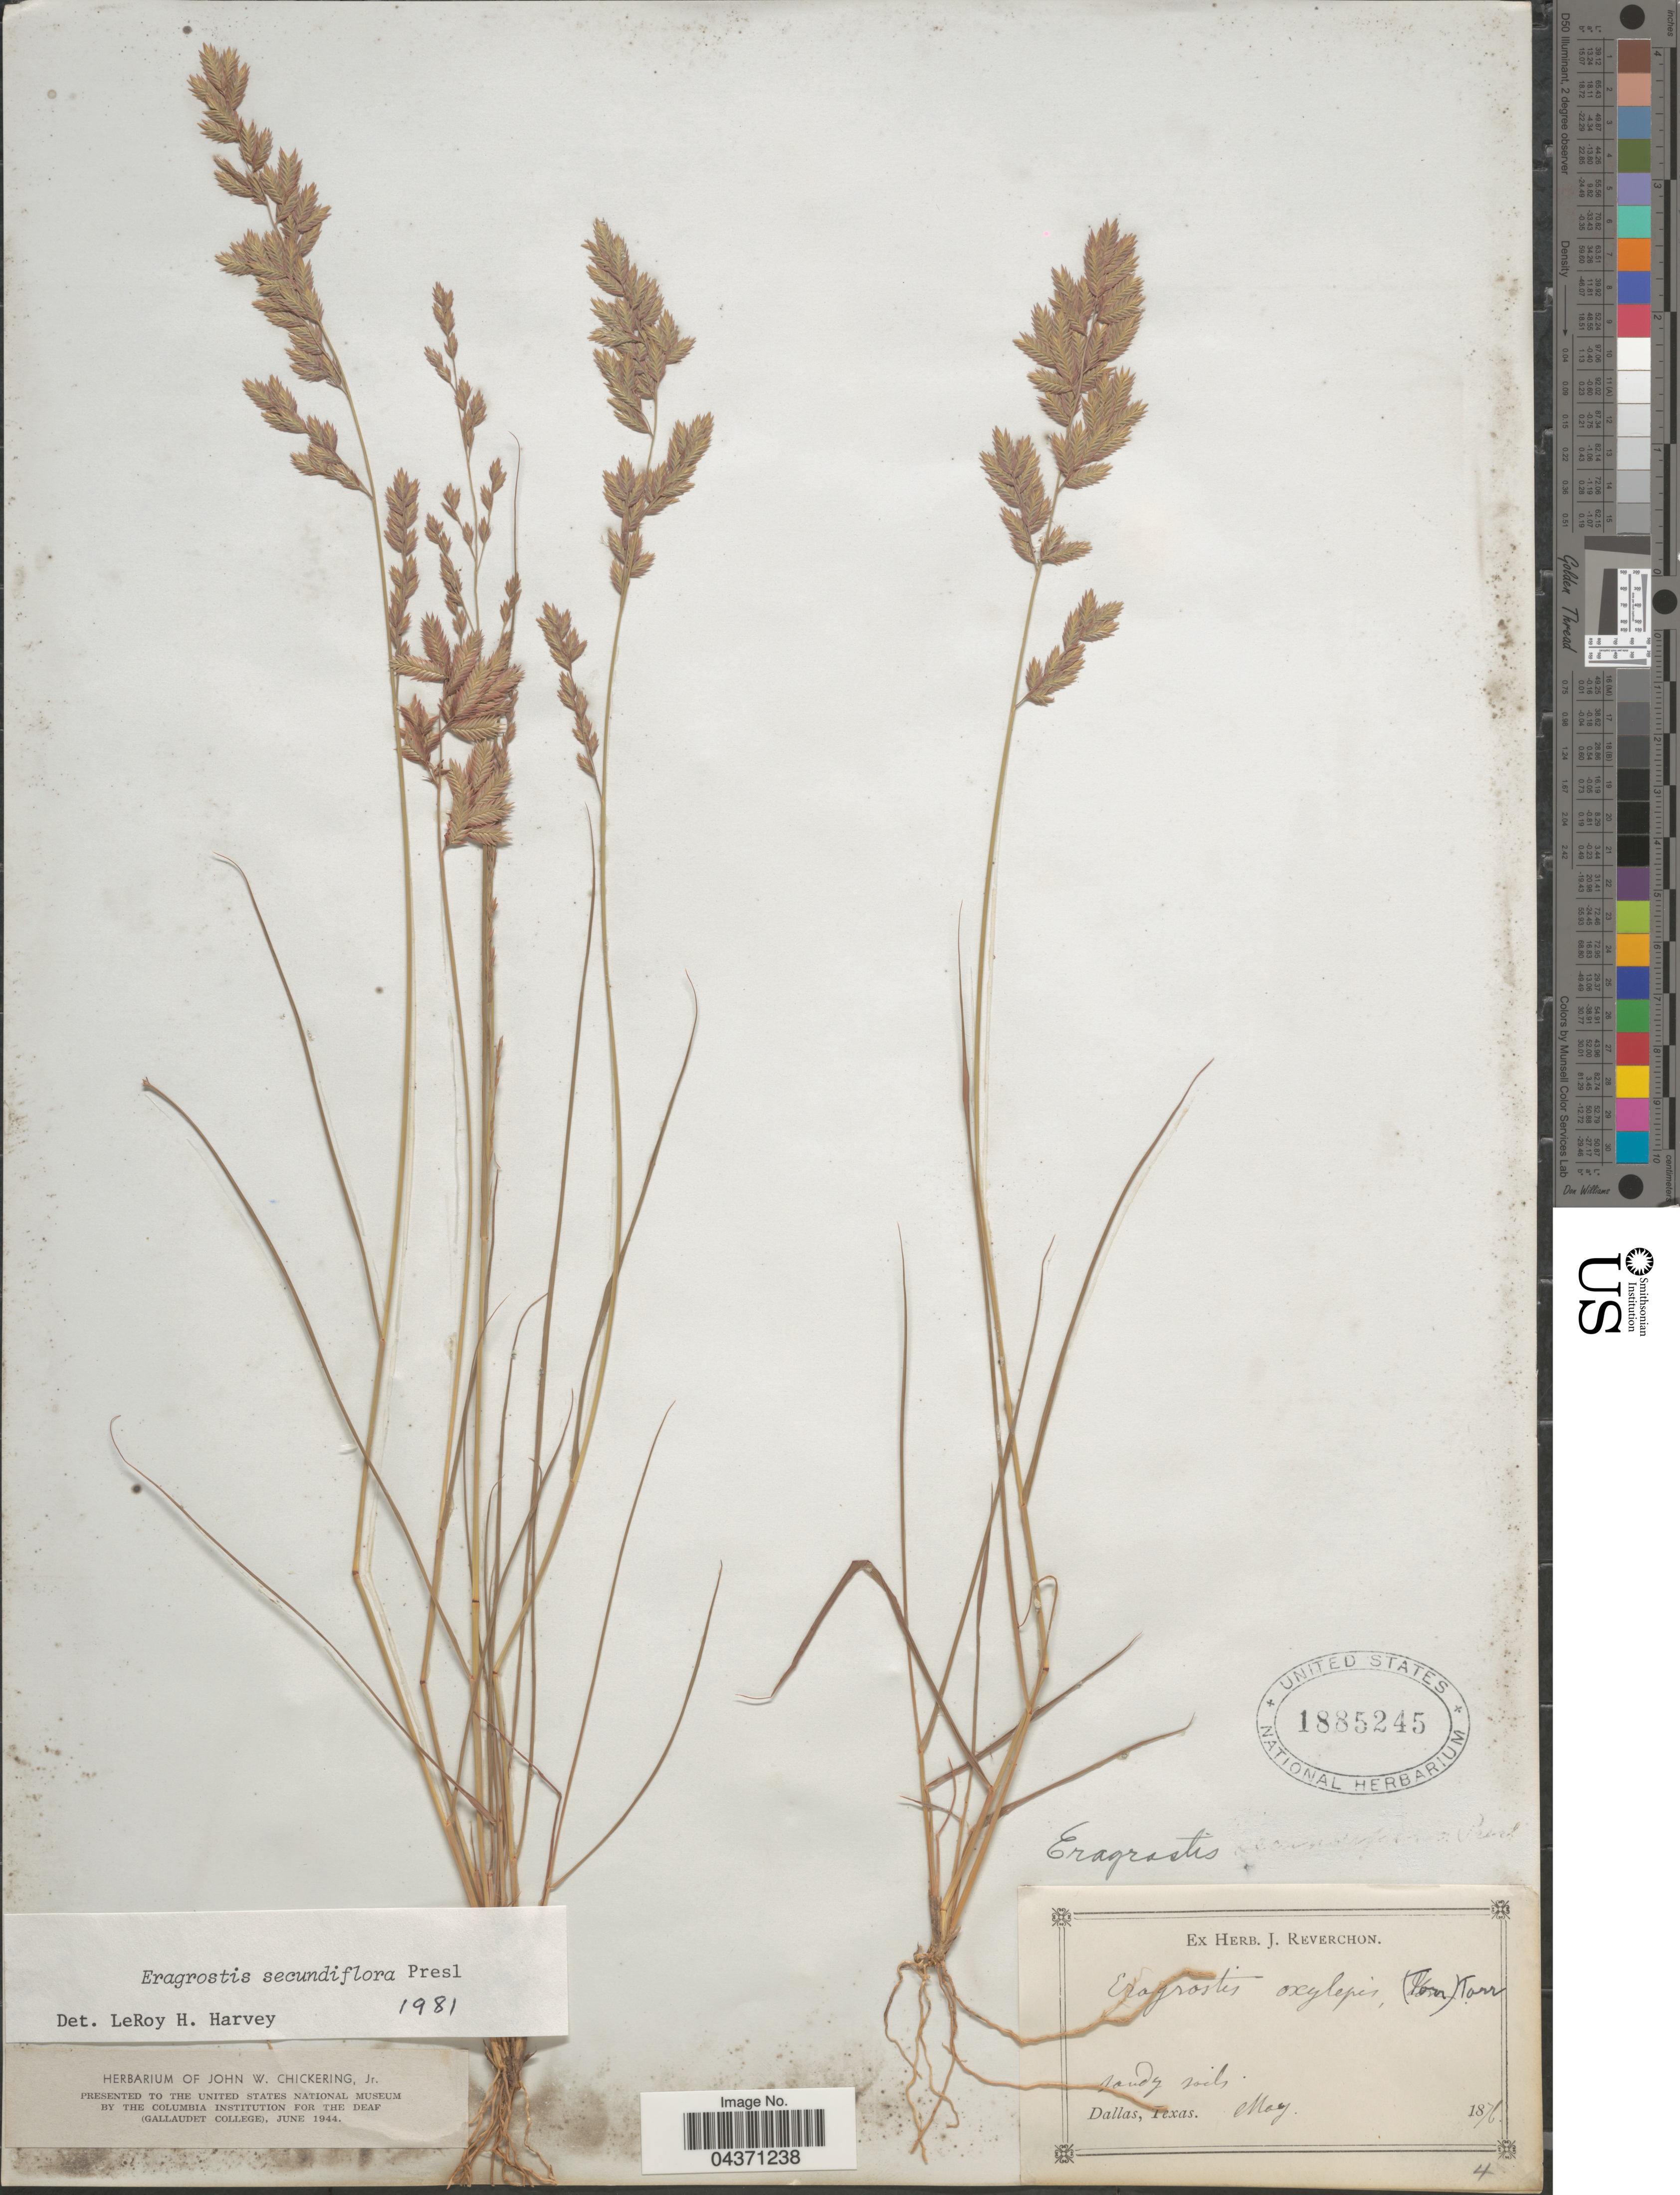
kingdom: Plantae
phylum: Tracheophyta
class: Liliopsida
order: Poales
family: Poaceae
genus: Eragrostis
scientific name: Eragrostis secundiflora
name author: J. Presl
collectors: ex herb. J. Reverchon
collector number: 4?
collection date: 1876-05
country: United States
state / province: Texas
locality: Dallas.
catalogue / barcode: US 1885245